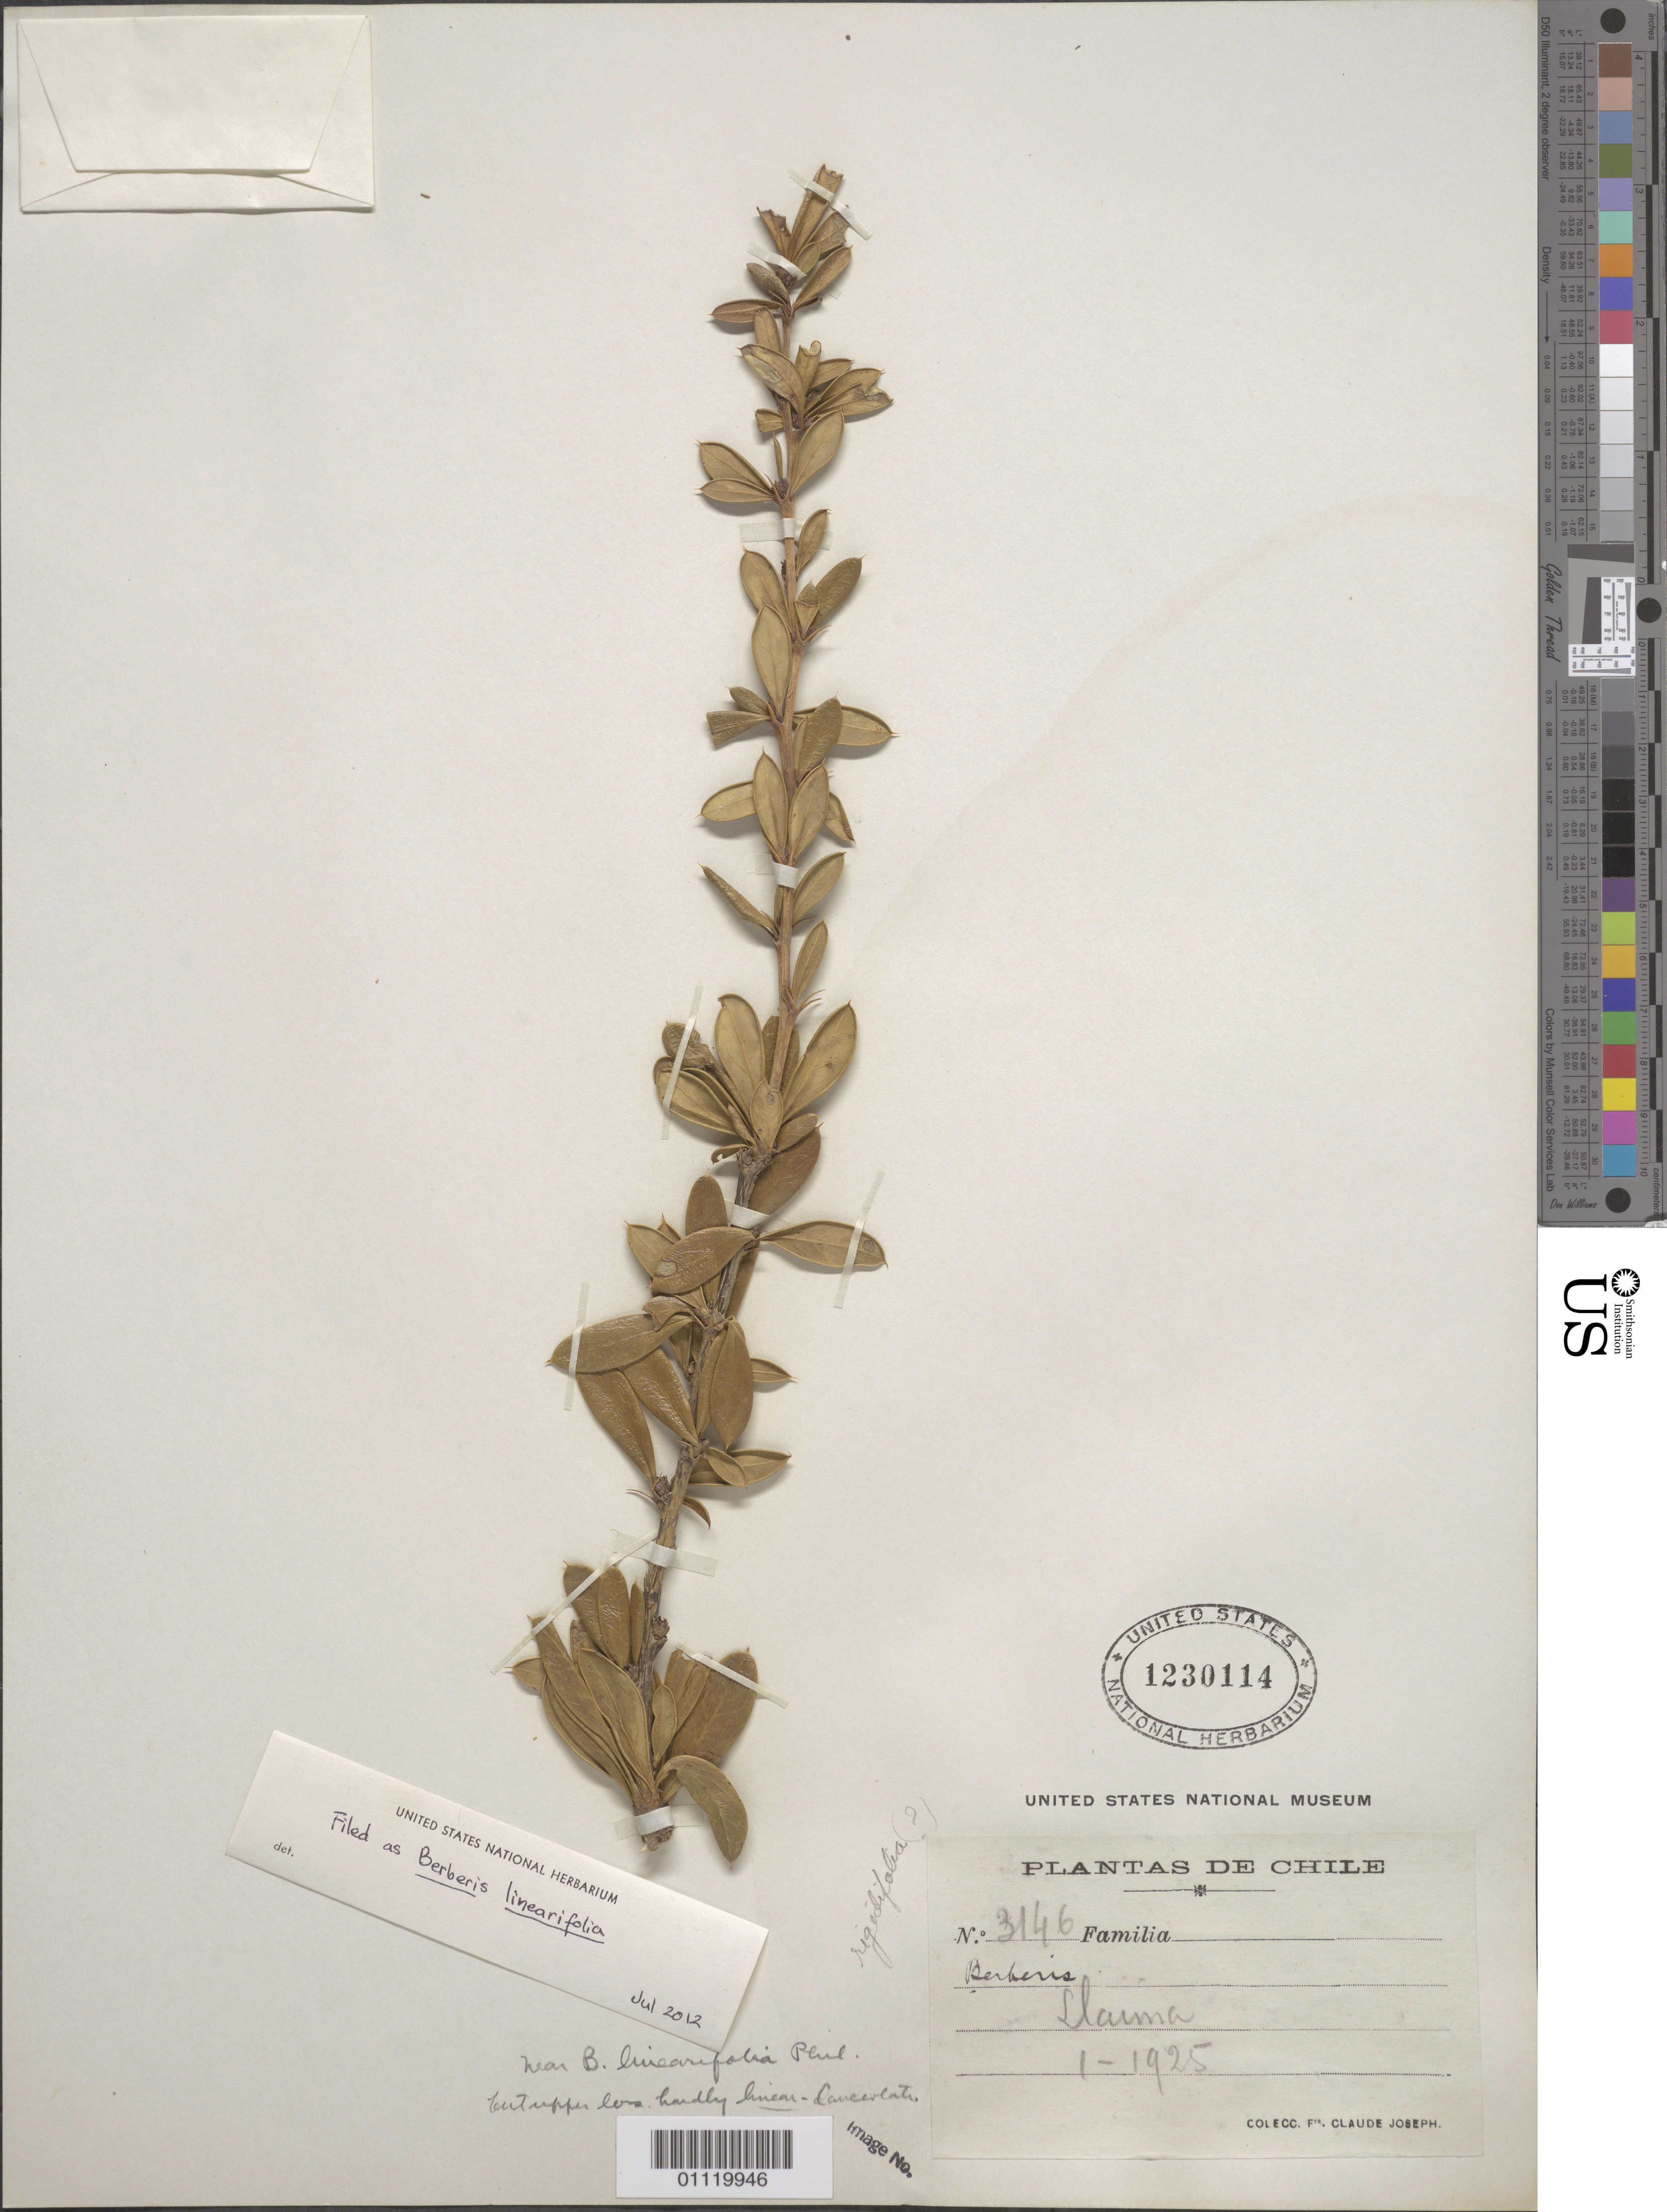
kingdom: Plantae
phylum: Tracheophyta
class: Magnoliopsida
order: Ranunculales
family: Berberidaceae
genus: Berberis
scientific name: Berberis linearifolia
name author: Phil.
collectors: C. Joseph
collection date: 1925-01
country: Chile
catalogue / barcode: US 1230114